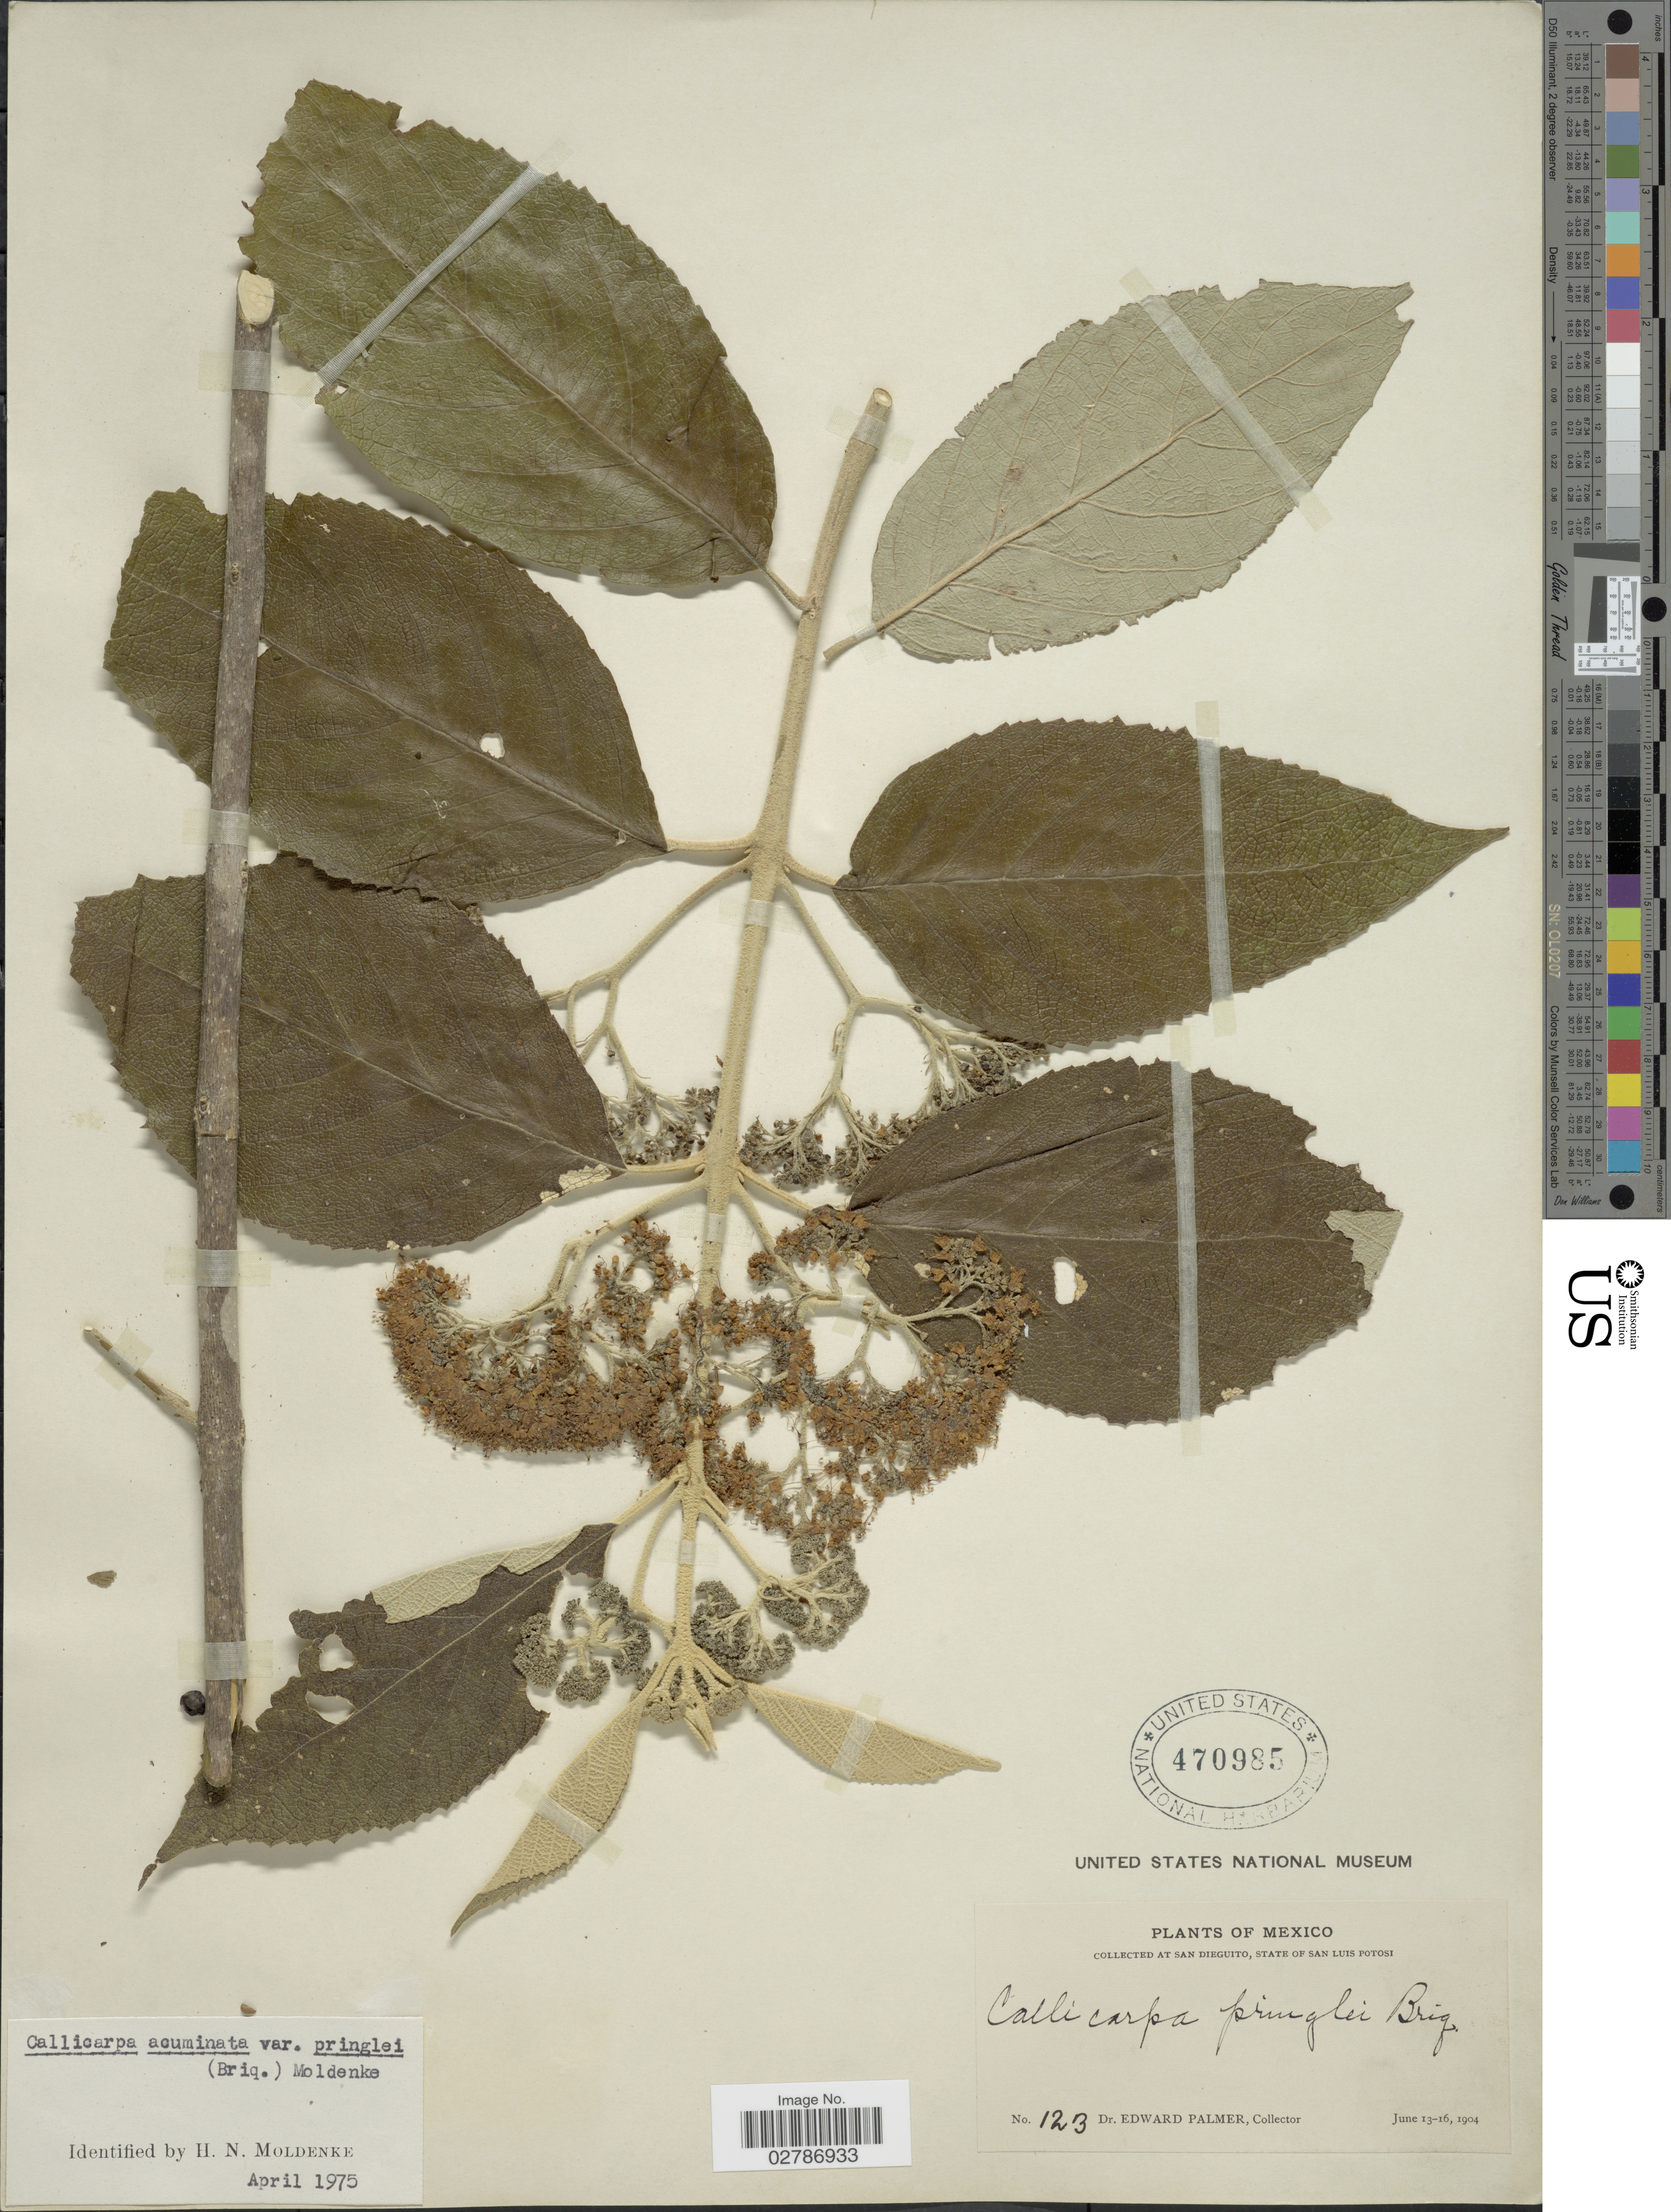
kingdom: Plantae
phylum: Tracheophyta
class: Magnoliopsida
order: Lamiales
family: Lamiaceae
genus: Callicarpa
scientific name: Callicarpa acuminata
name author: Kunth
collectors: E. Palmer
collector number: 123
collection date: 1904-06-13/1904-06-16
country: Mexico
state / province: San Luis Potosí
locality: San Dieguito.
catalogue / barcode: US 470985